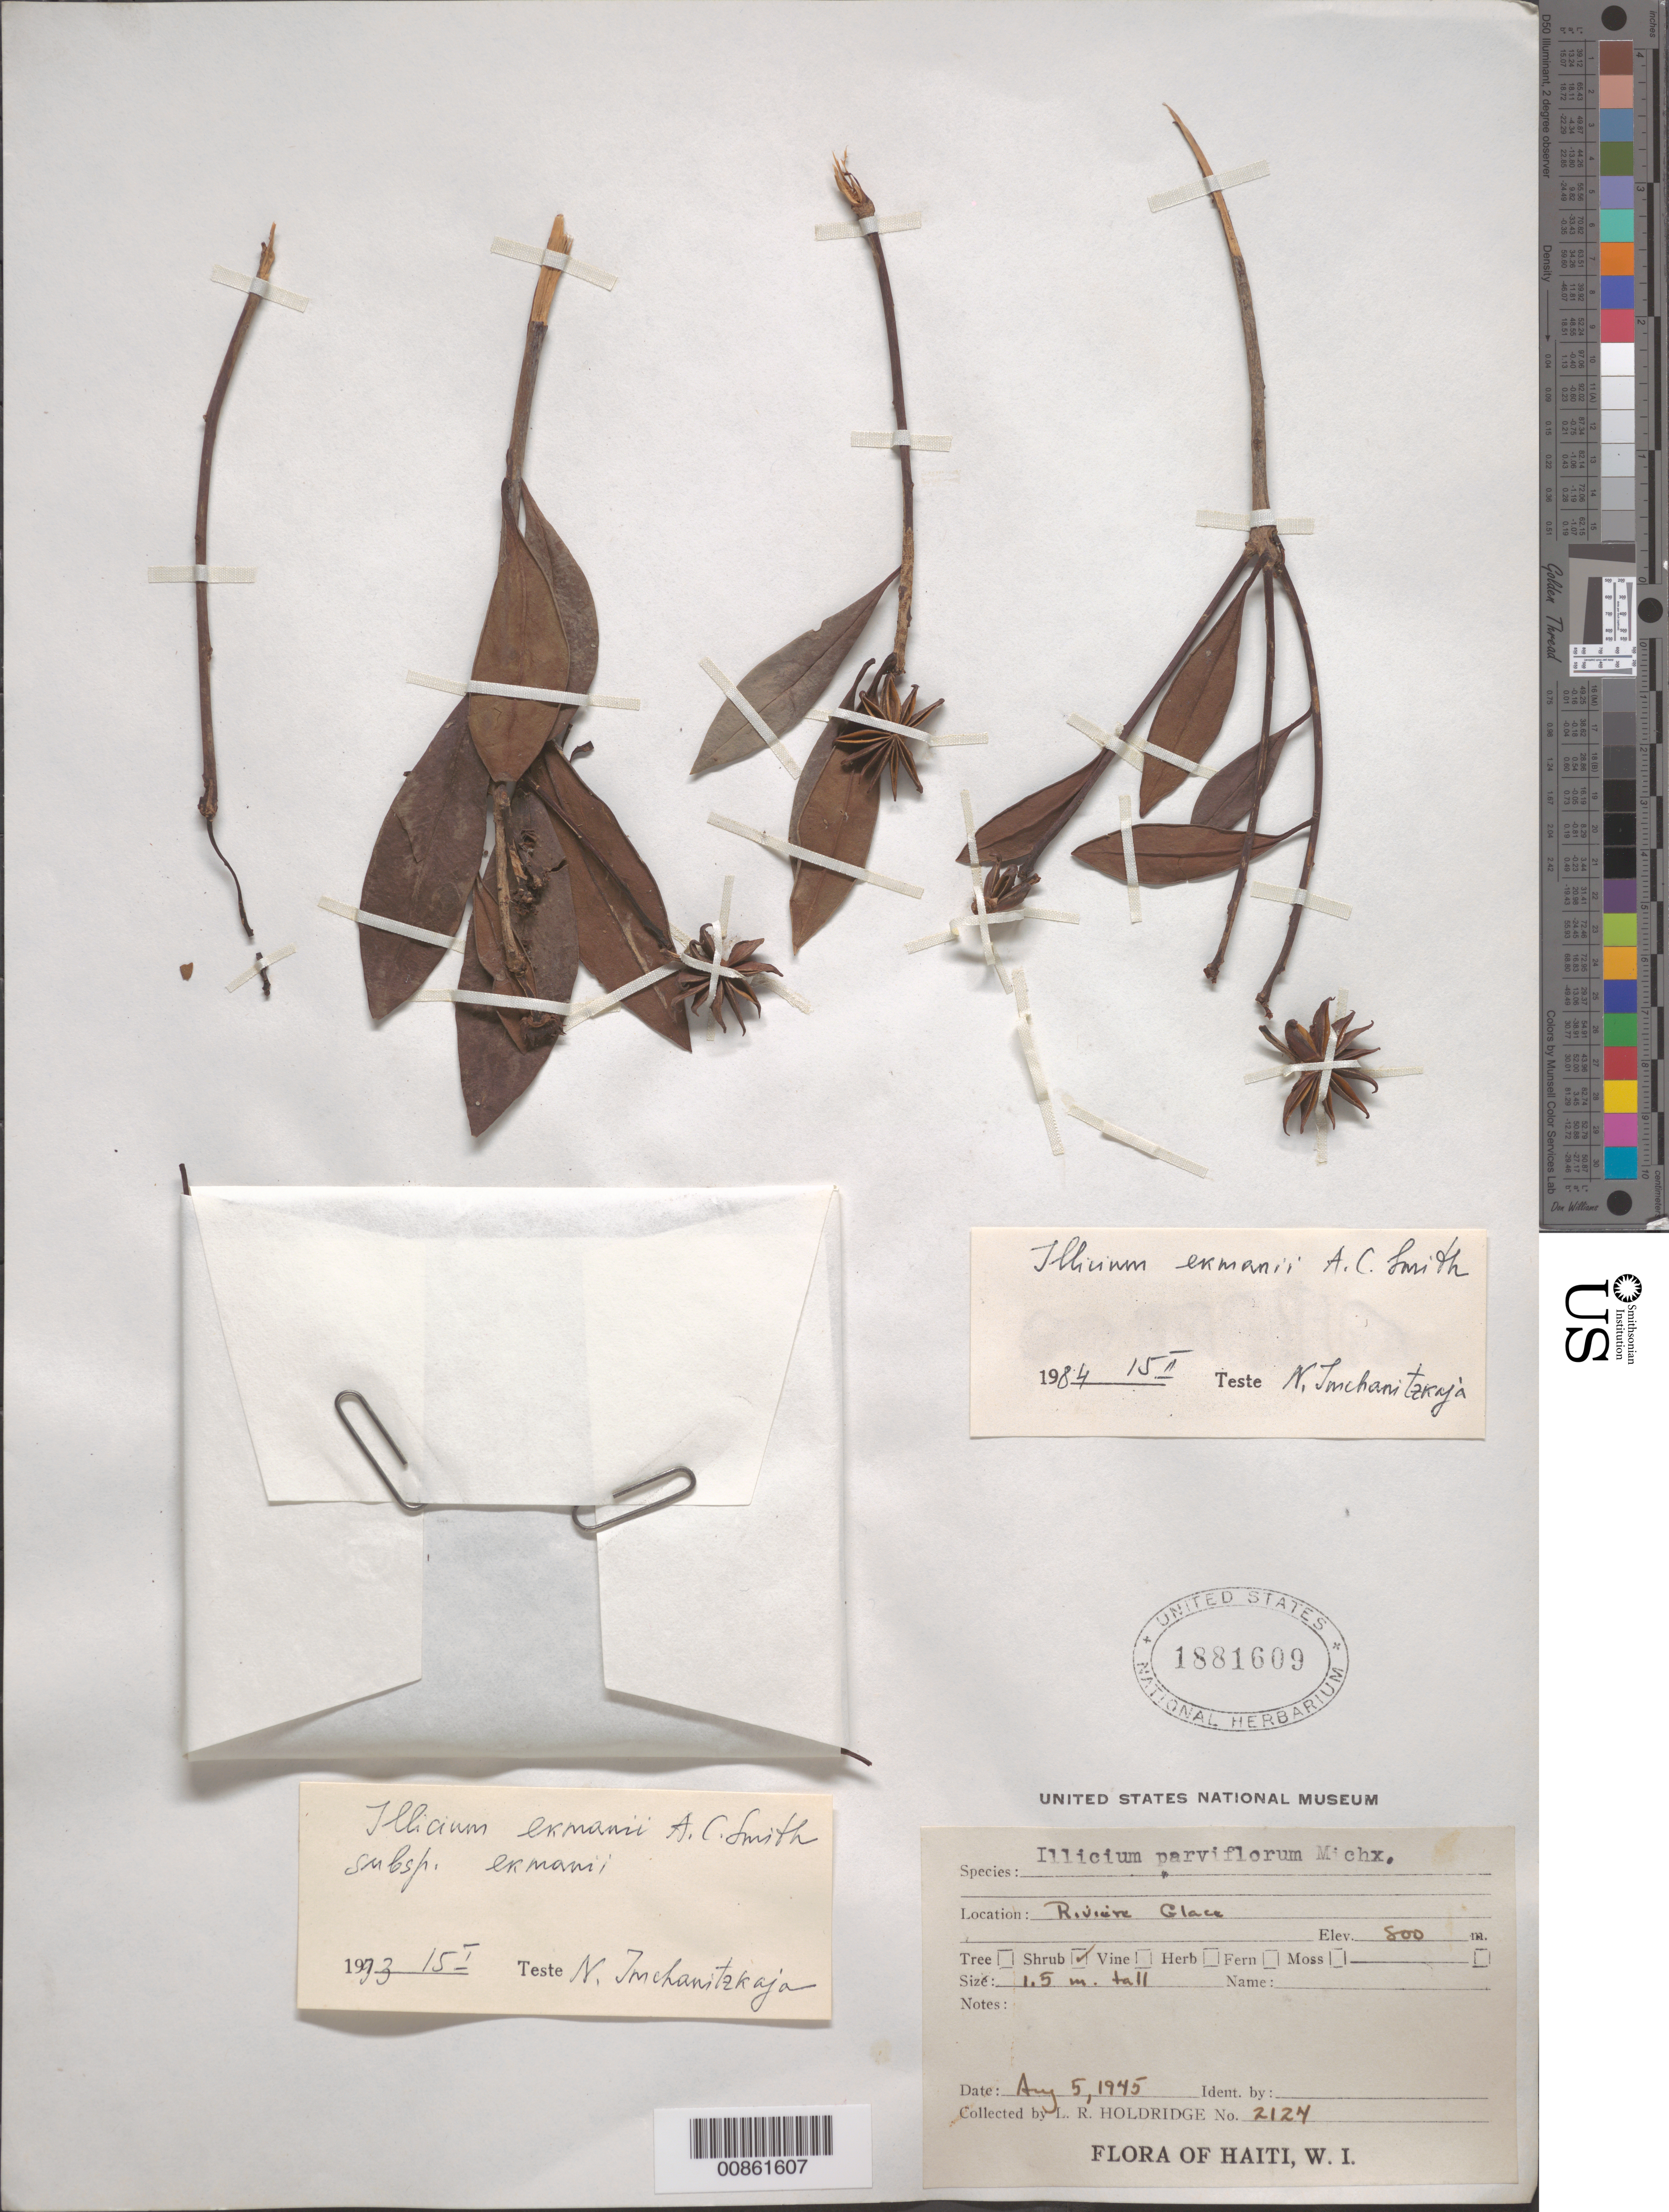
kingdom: Plantae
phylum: Tracheophyta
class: Magnoliopsida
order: Austrobaileyales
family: Schisandraceae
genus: Illicium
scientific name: Illicium ekmanii subsp. ekmanii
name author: A.C. Sm.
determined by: Imchanitzkaja, N.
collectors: L. Holdridge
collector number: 2124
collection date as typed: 05 Aug 1945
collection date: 1945-08-05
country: Haiti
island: Hispaniola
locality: Rivière Glace.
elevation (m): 800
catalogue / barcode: US 1881609